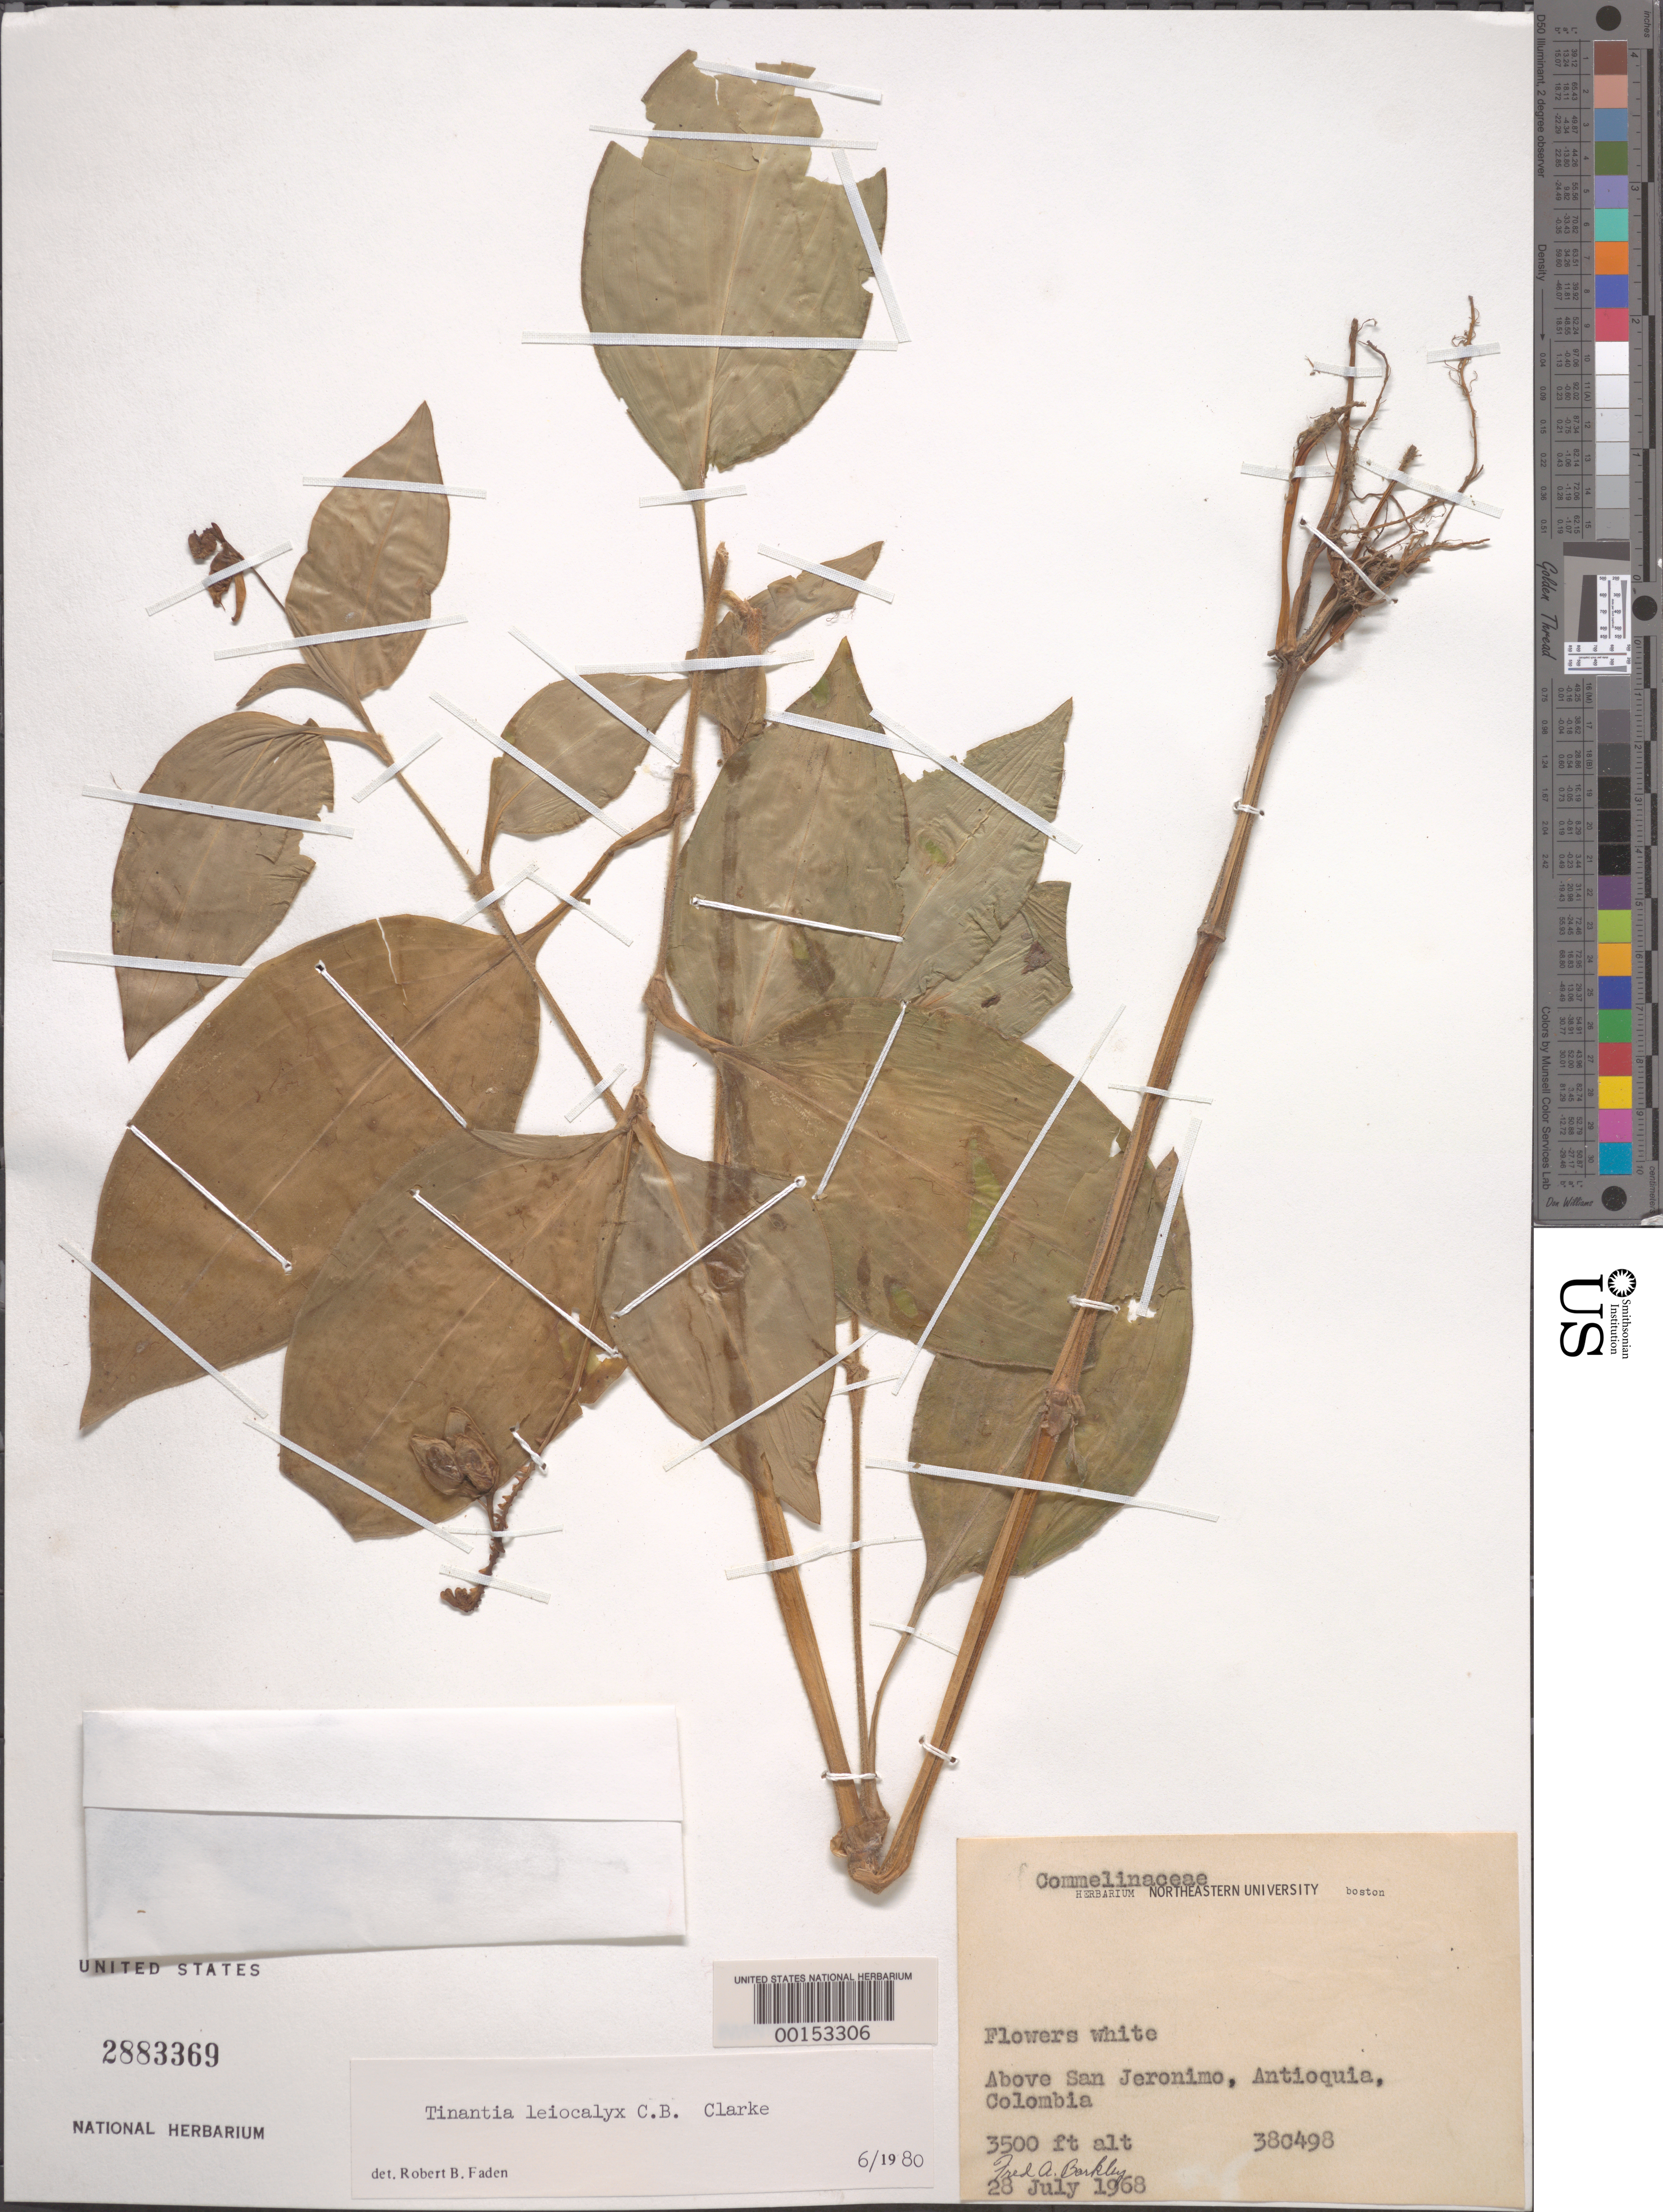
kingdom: Plantae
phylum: Tracheophyta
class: Liliopsida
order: Commelinales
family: Commelinaceae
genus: Tinantia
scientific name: Tinantia leiocalyx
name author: C.B. Clarke in Donn. Sm.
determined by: Faden, Robert B., (US), Smithsonian Institution - National Museum of Natural History (UNITED STATES)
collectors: F. A. Barkley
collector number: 38c498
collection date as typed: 28 Jul 1968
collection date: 1968-07-28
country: Colombia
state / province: Antioquia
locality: Above San Jeronimo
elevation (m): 1068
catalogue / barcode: US 2883369